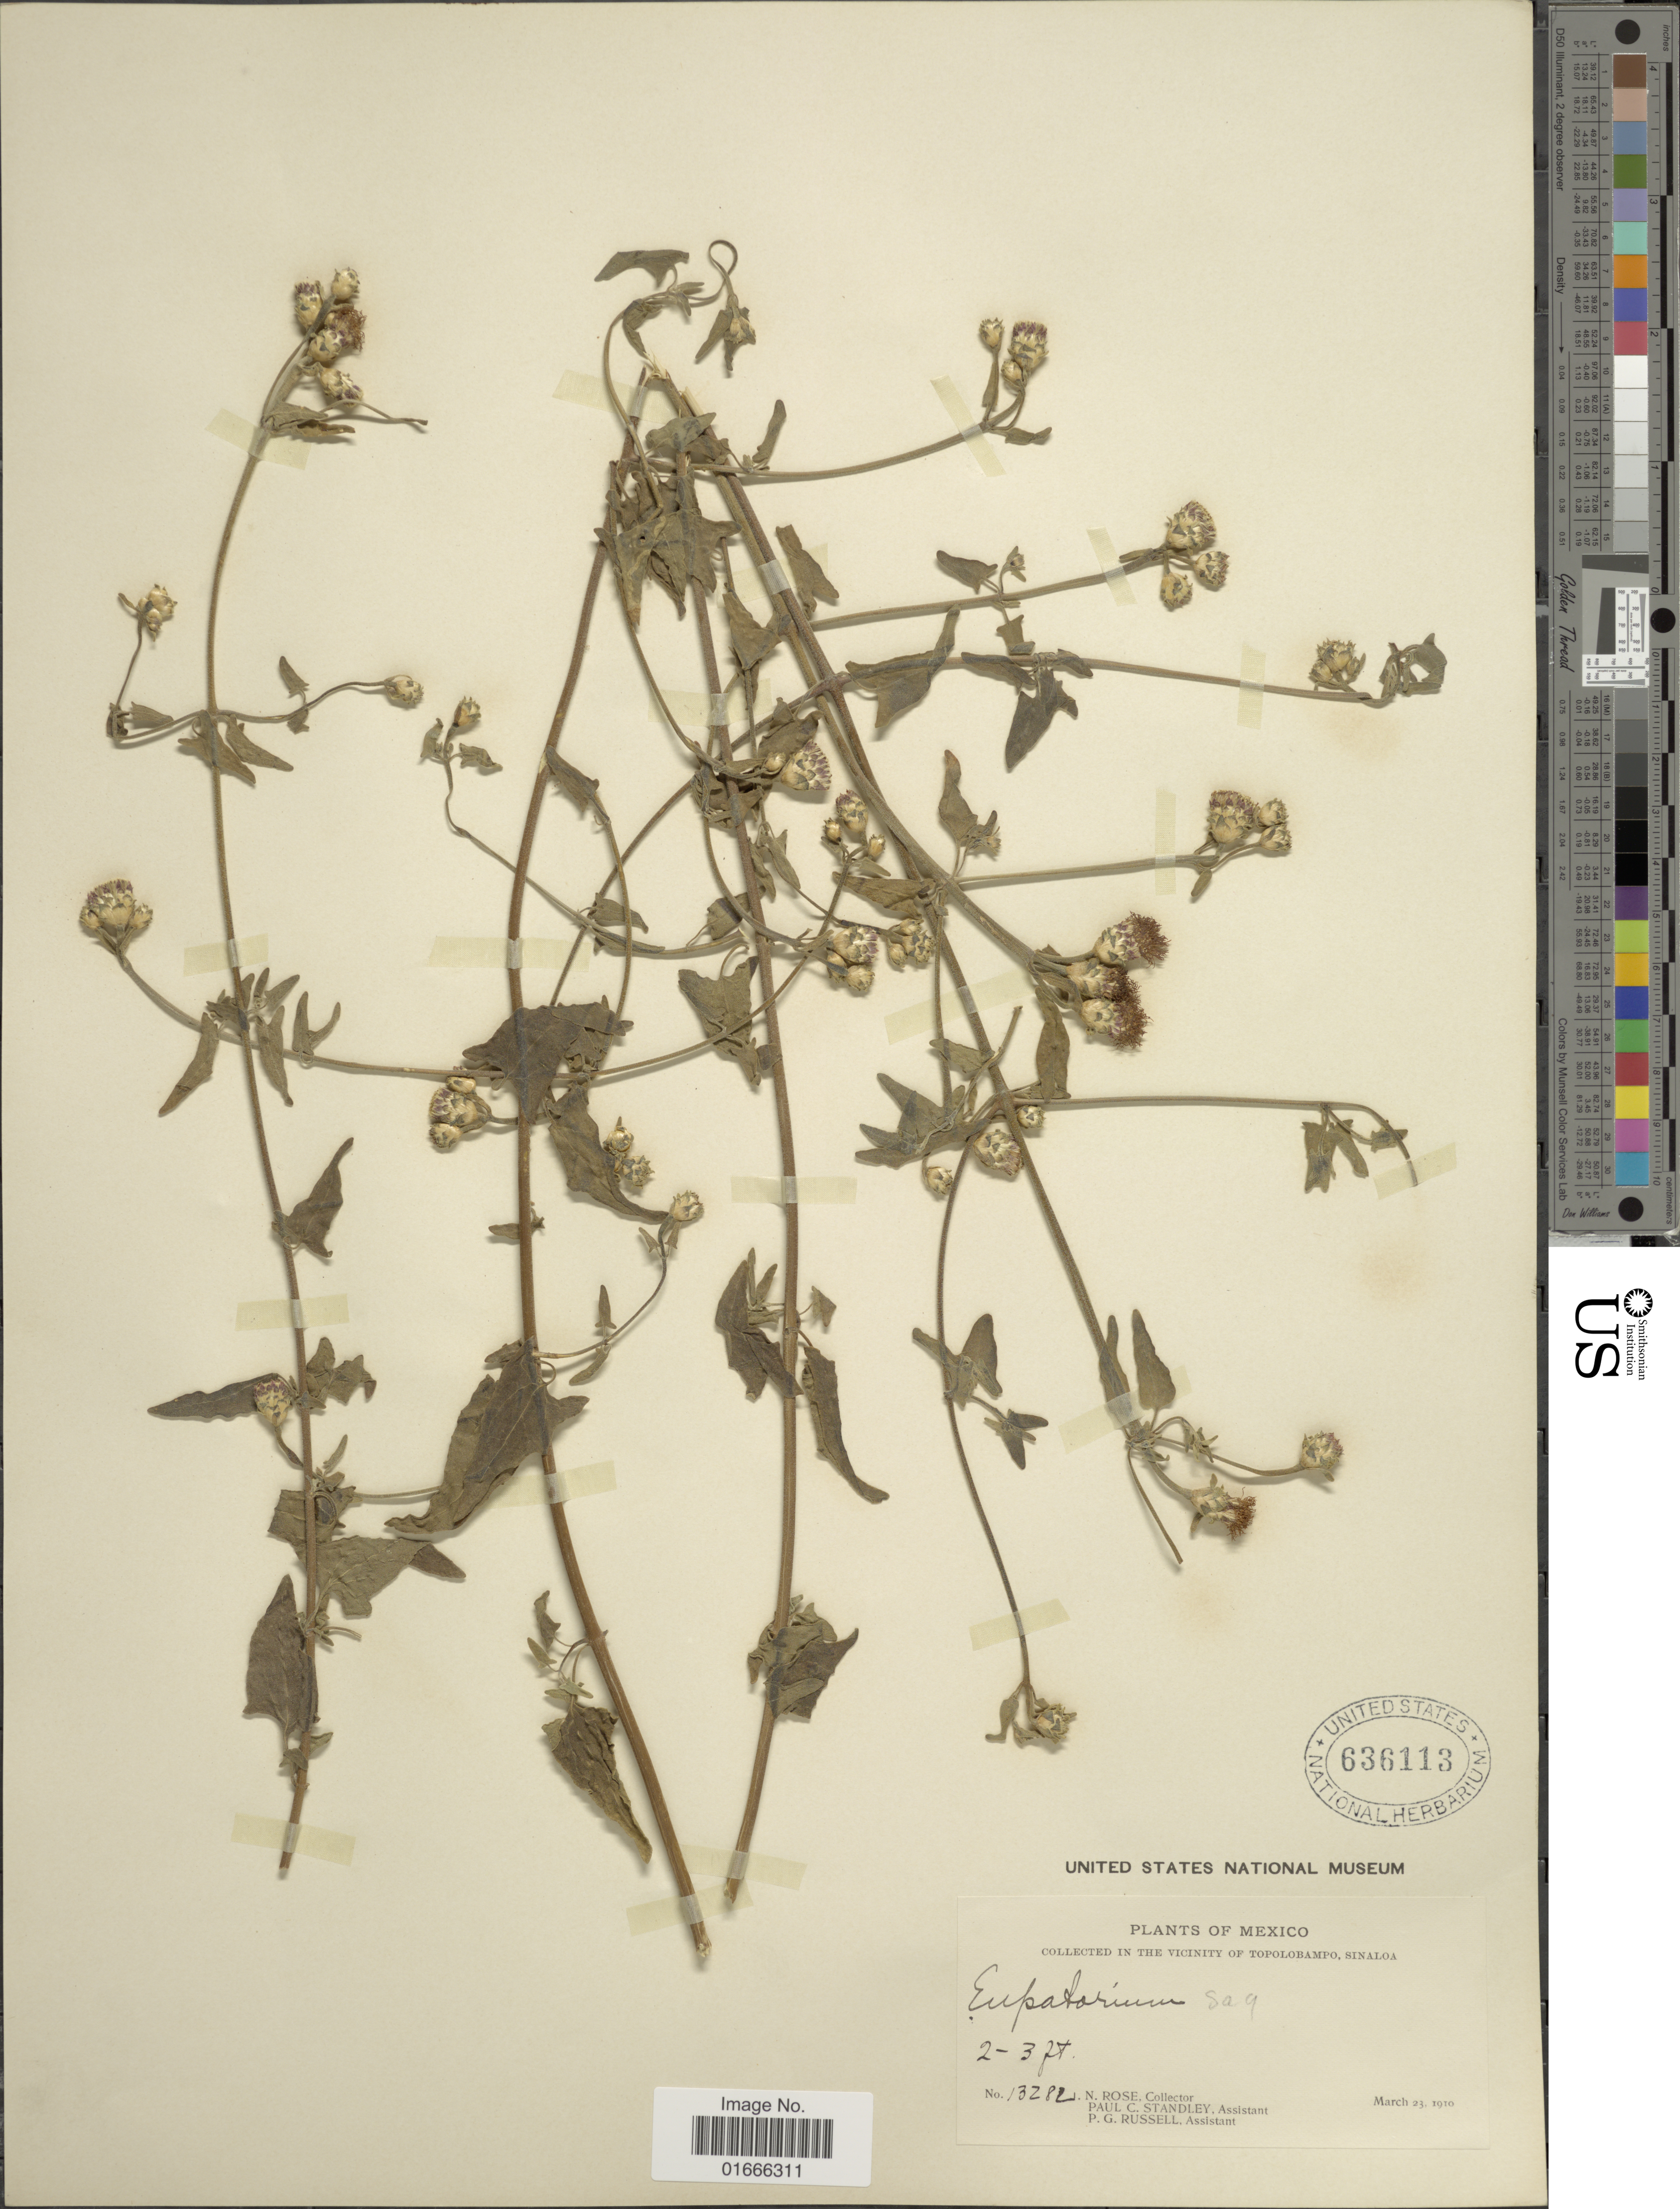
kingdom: Plantae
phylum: Tracheophyta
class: Magnoliopsida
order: Asterales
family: Asteraceae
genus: Chromolaena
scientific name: Chromolaena sagittata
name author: (A. Gray) R.M. King & H. Rob.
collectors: J. N. Rose, P. C. Standley & P. G. Russell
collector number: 13282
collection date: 1910-03-23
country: Mexico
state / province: Sinaloa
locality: Vicinity of Topolobampo, Sinaloa.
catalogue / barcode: US 636113